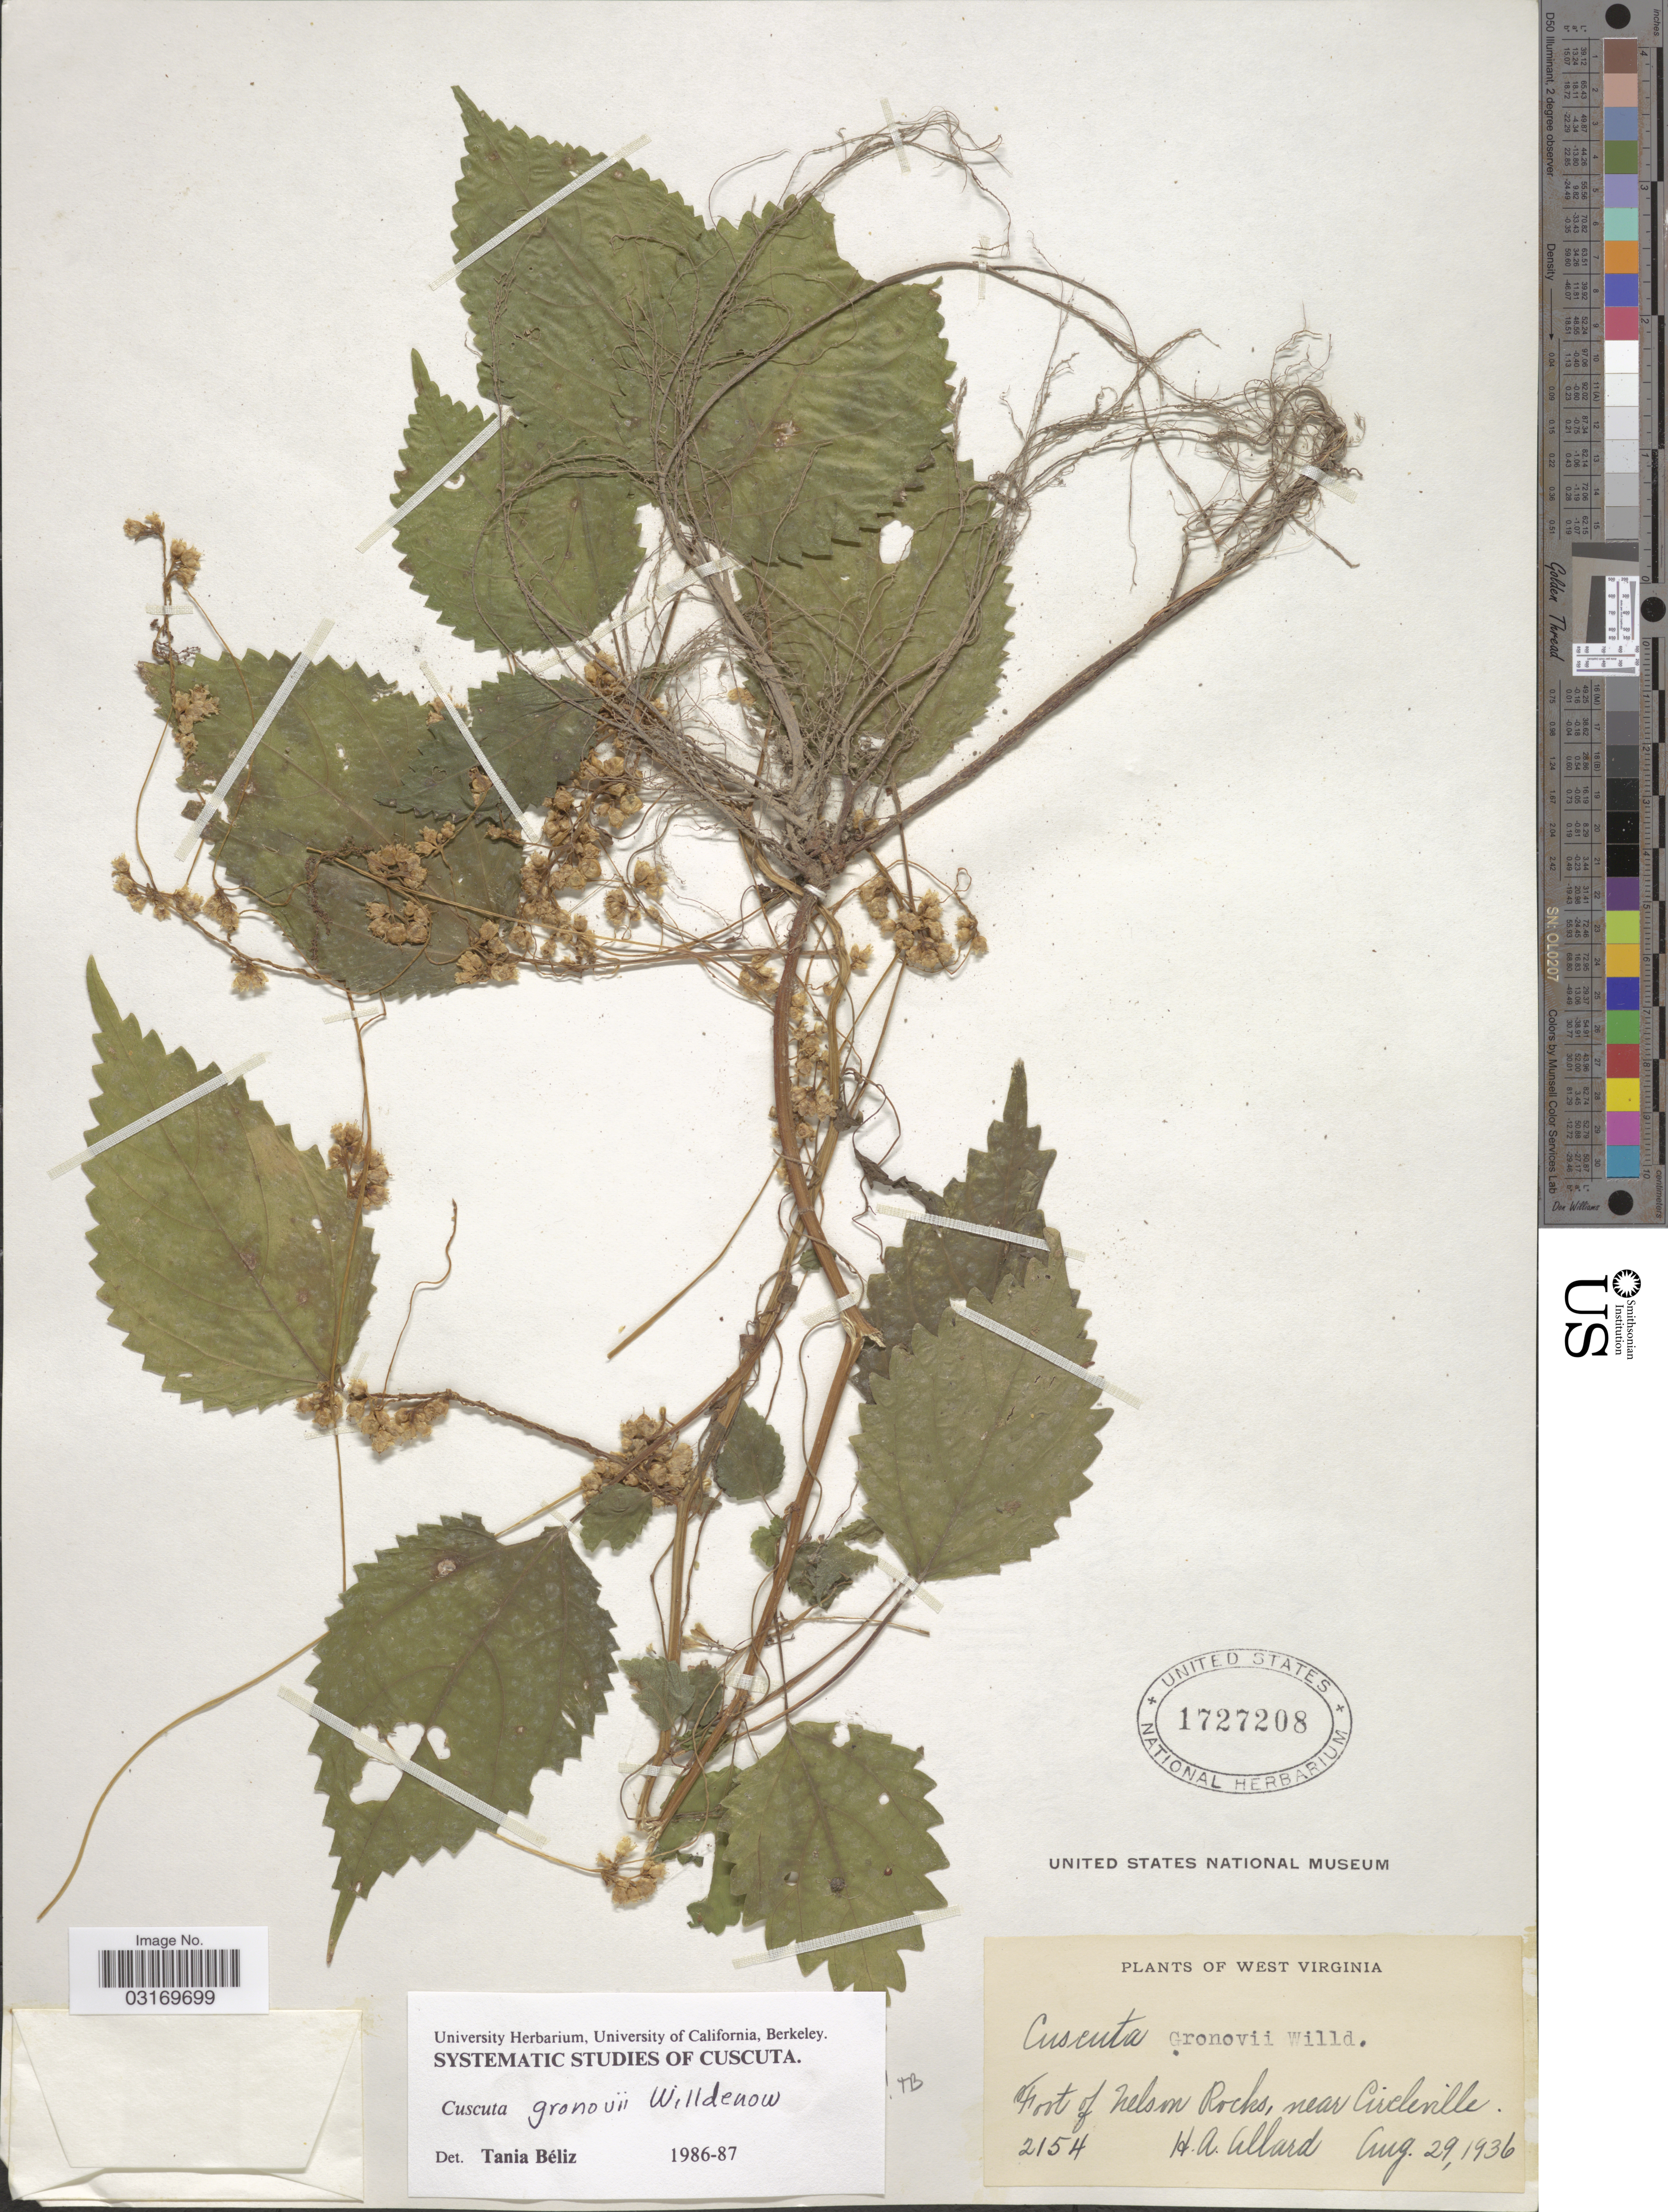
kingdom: Plantae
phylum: Tracheophyta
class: Magnoliopsida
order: Solanales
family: Convolvulaceae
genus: Cuscuta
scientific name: Cuscuta gronovii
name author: Willd. ex Schult.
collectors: H. A. Allard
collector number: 2154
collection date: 1936-08-29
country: United States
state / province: West Virginia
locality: Foot of Nelson Rocks, near Circleville.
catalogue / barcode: US 1727208